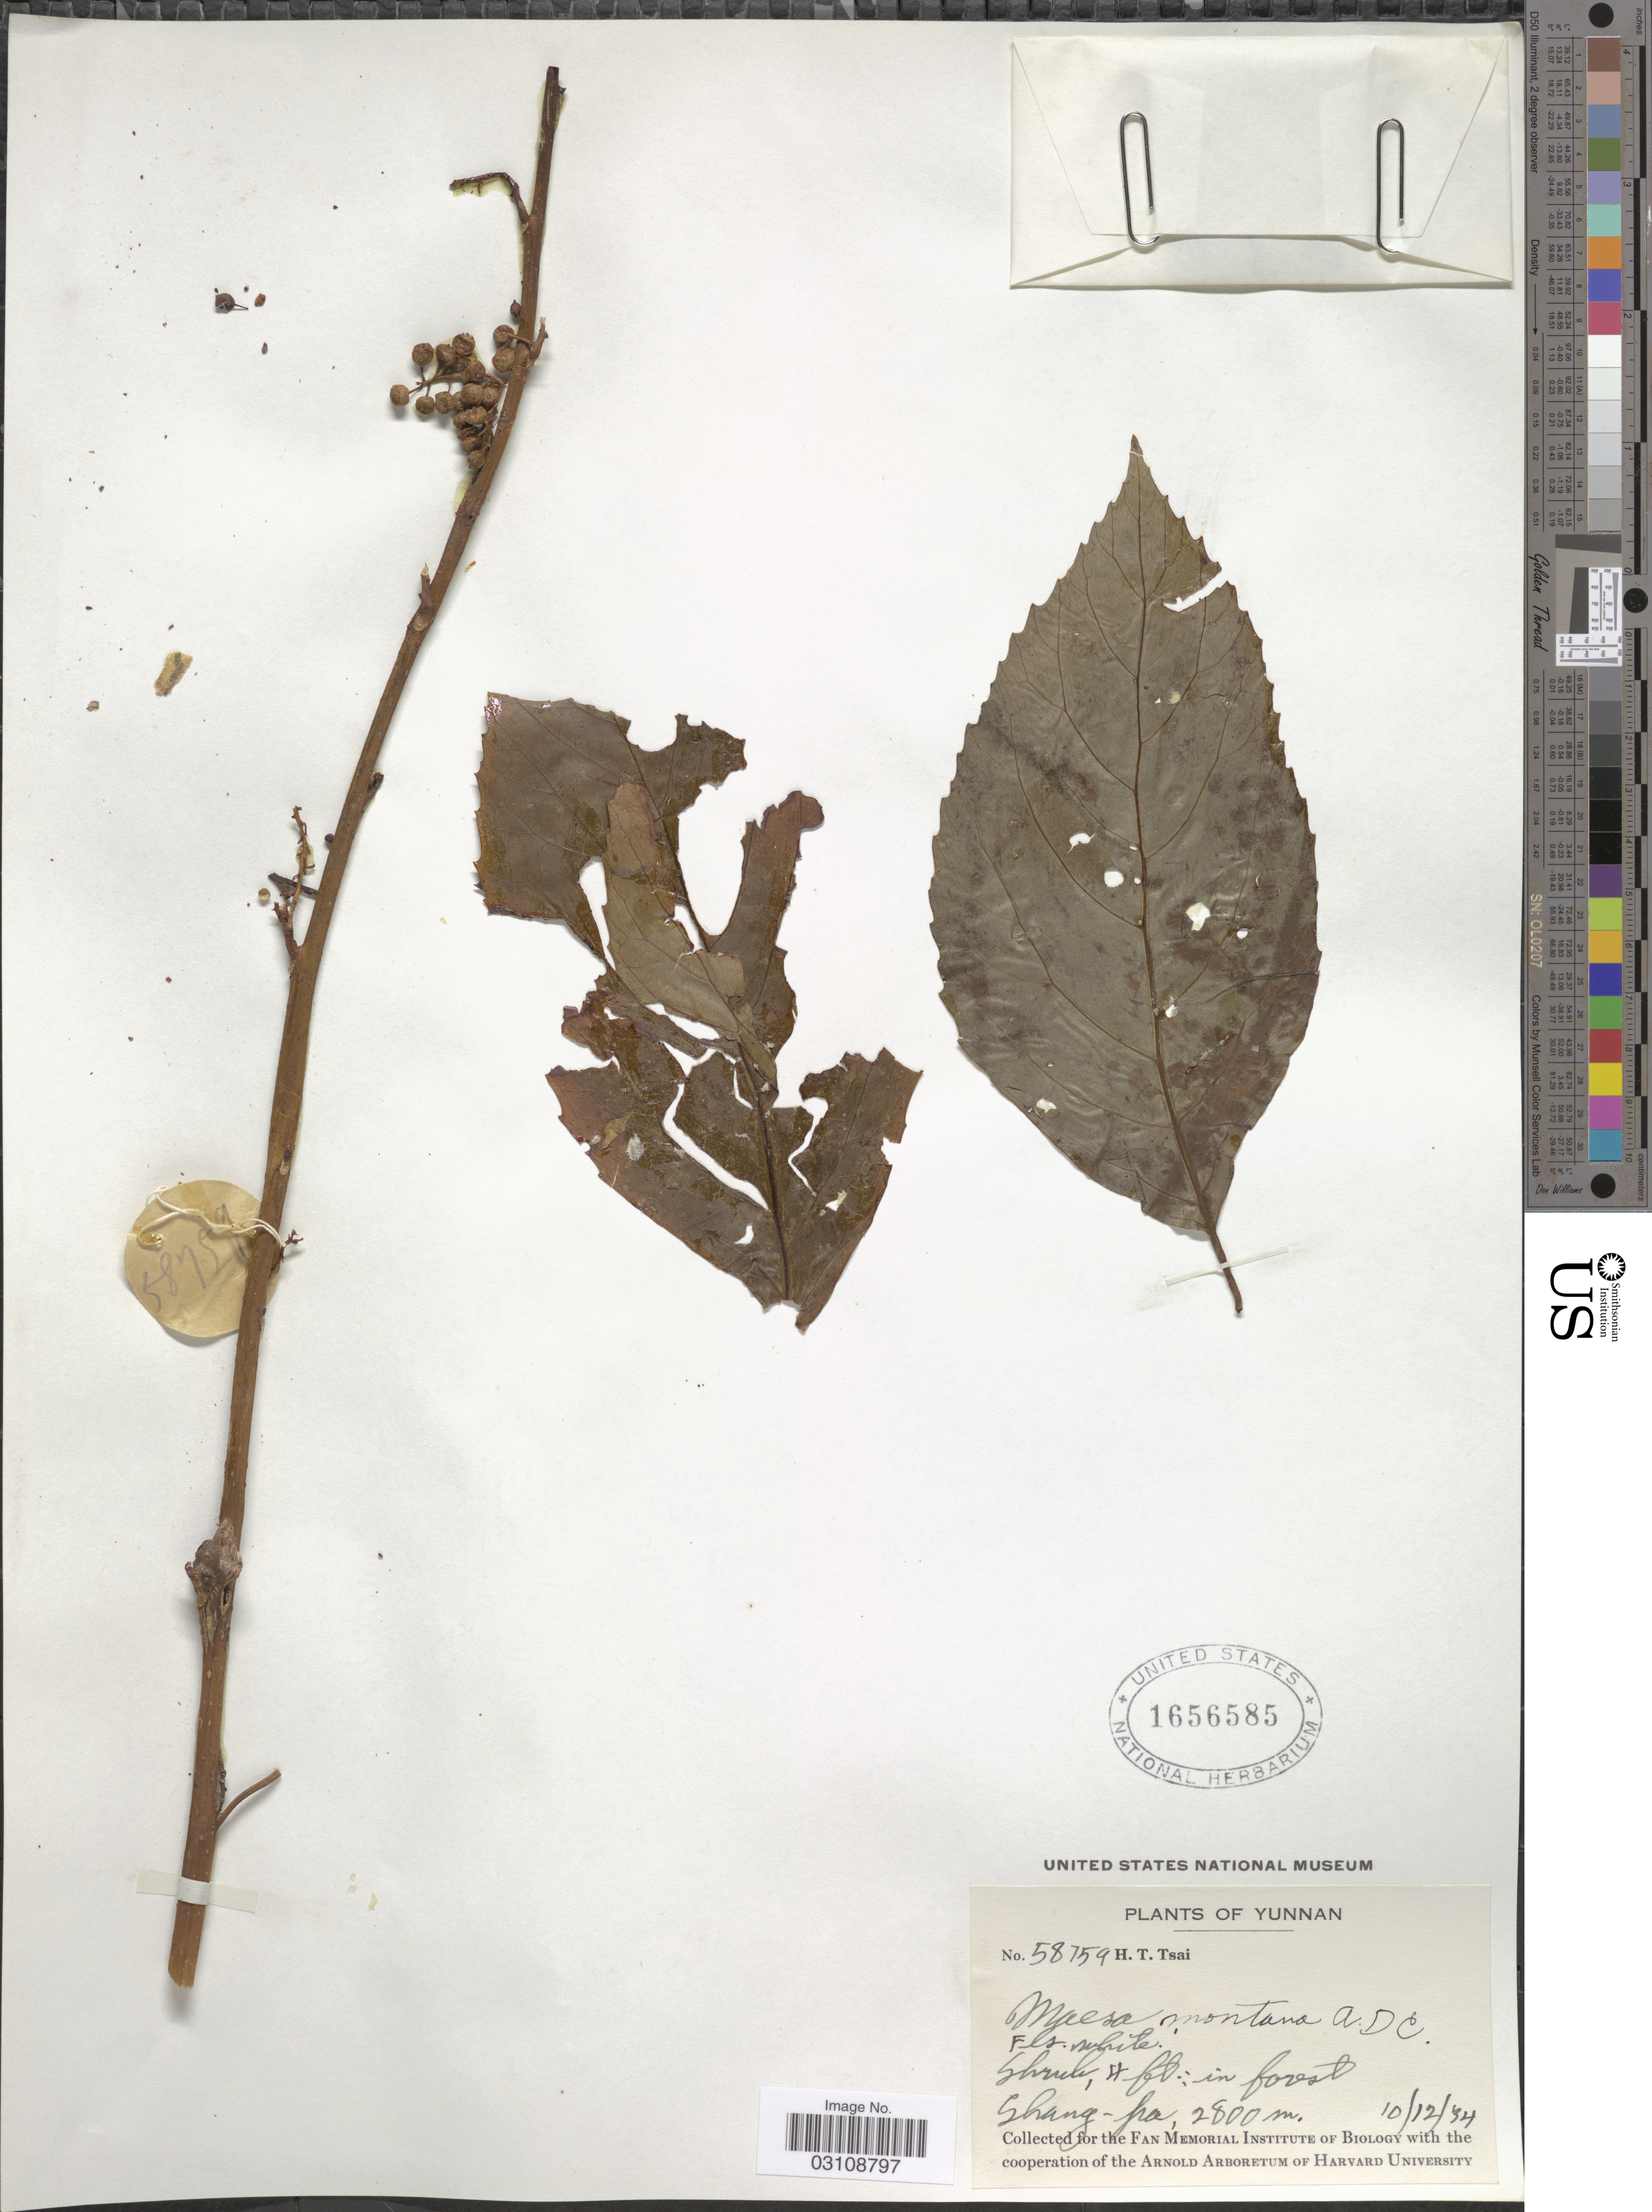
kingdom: Plantae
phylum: Tracheophyta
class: Magnoliopsida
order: Ericales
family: Primulaceae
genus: Maesa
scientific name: Maesa montana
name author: A. DC.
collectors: H. Tsai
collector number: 58759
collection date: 1934-12-10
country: China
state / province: Yunnan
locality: Shang-pa.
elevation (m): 2800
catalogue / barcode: US 1656585